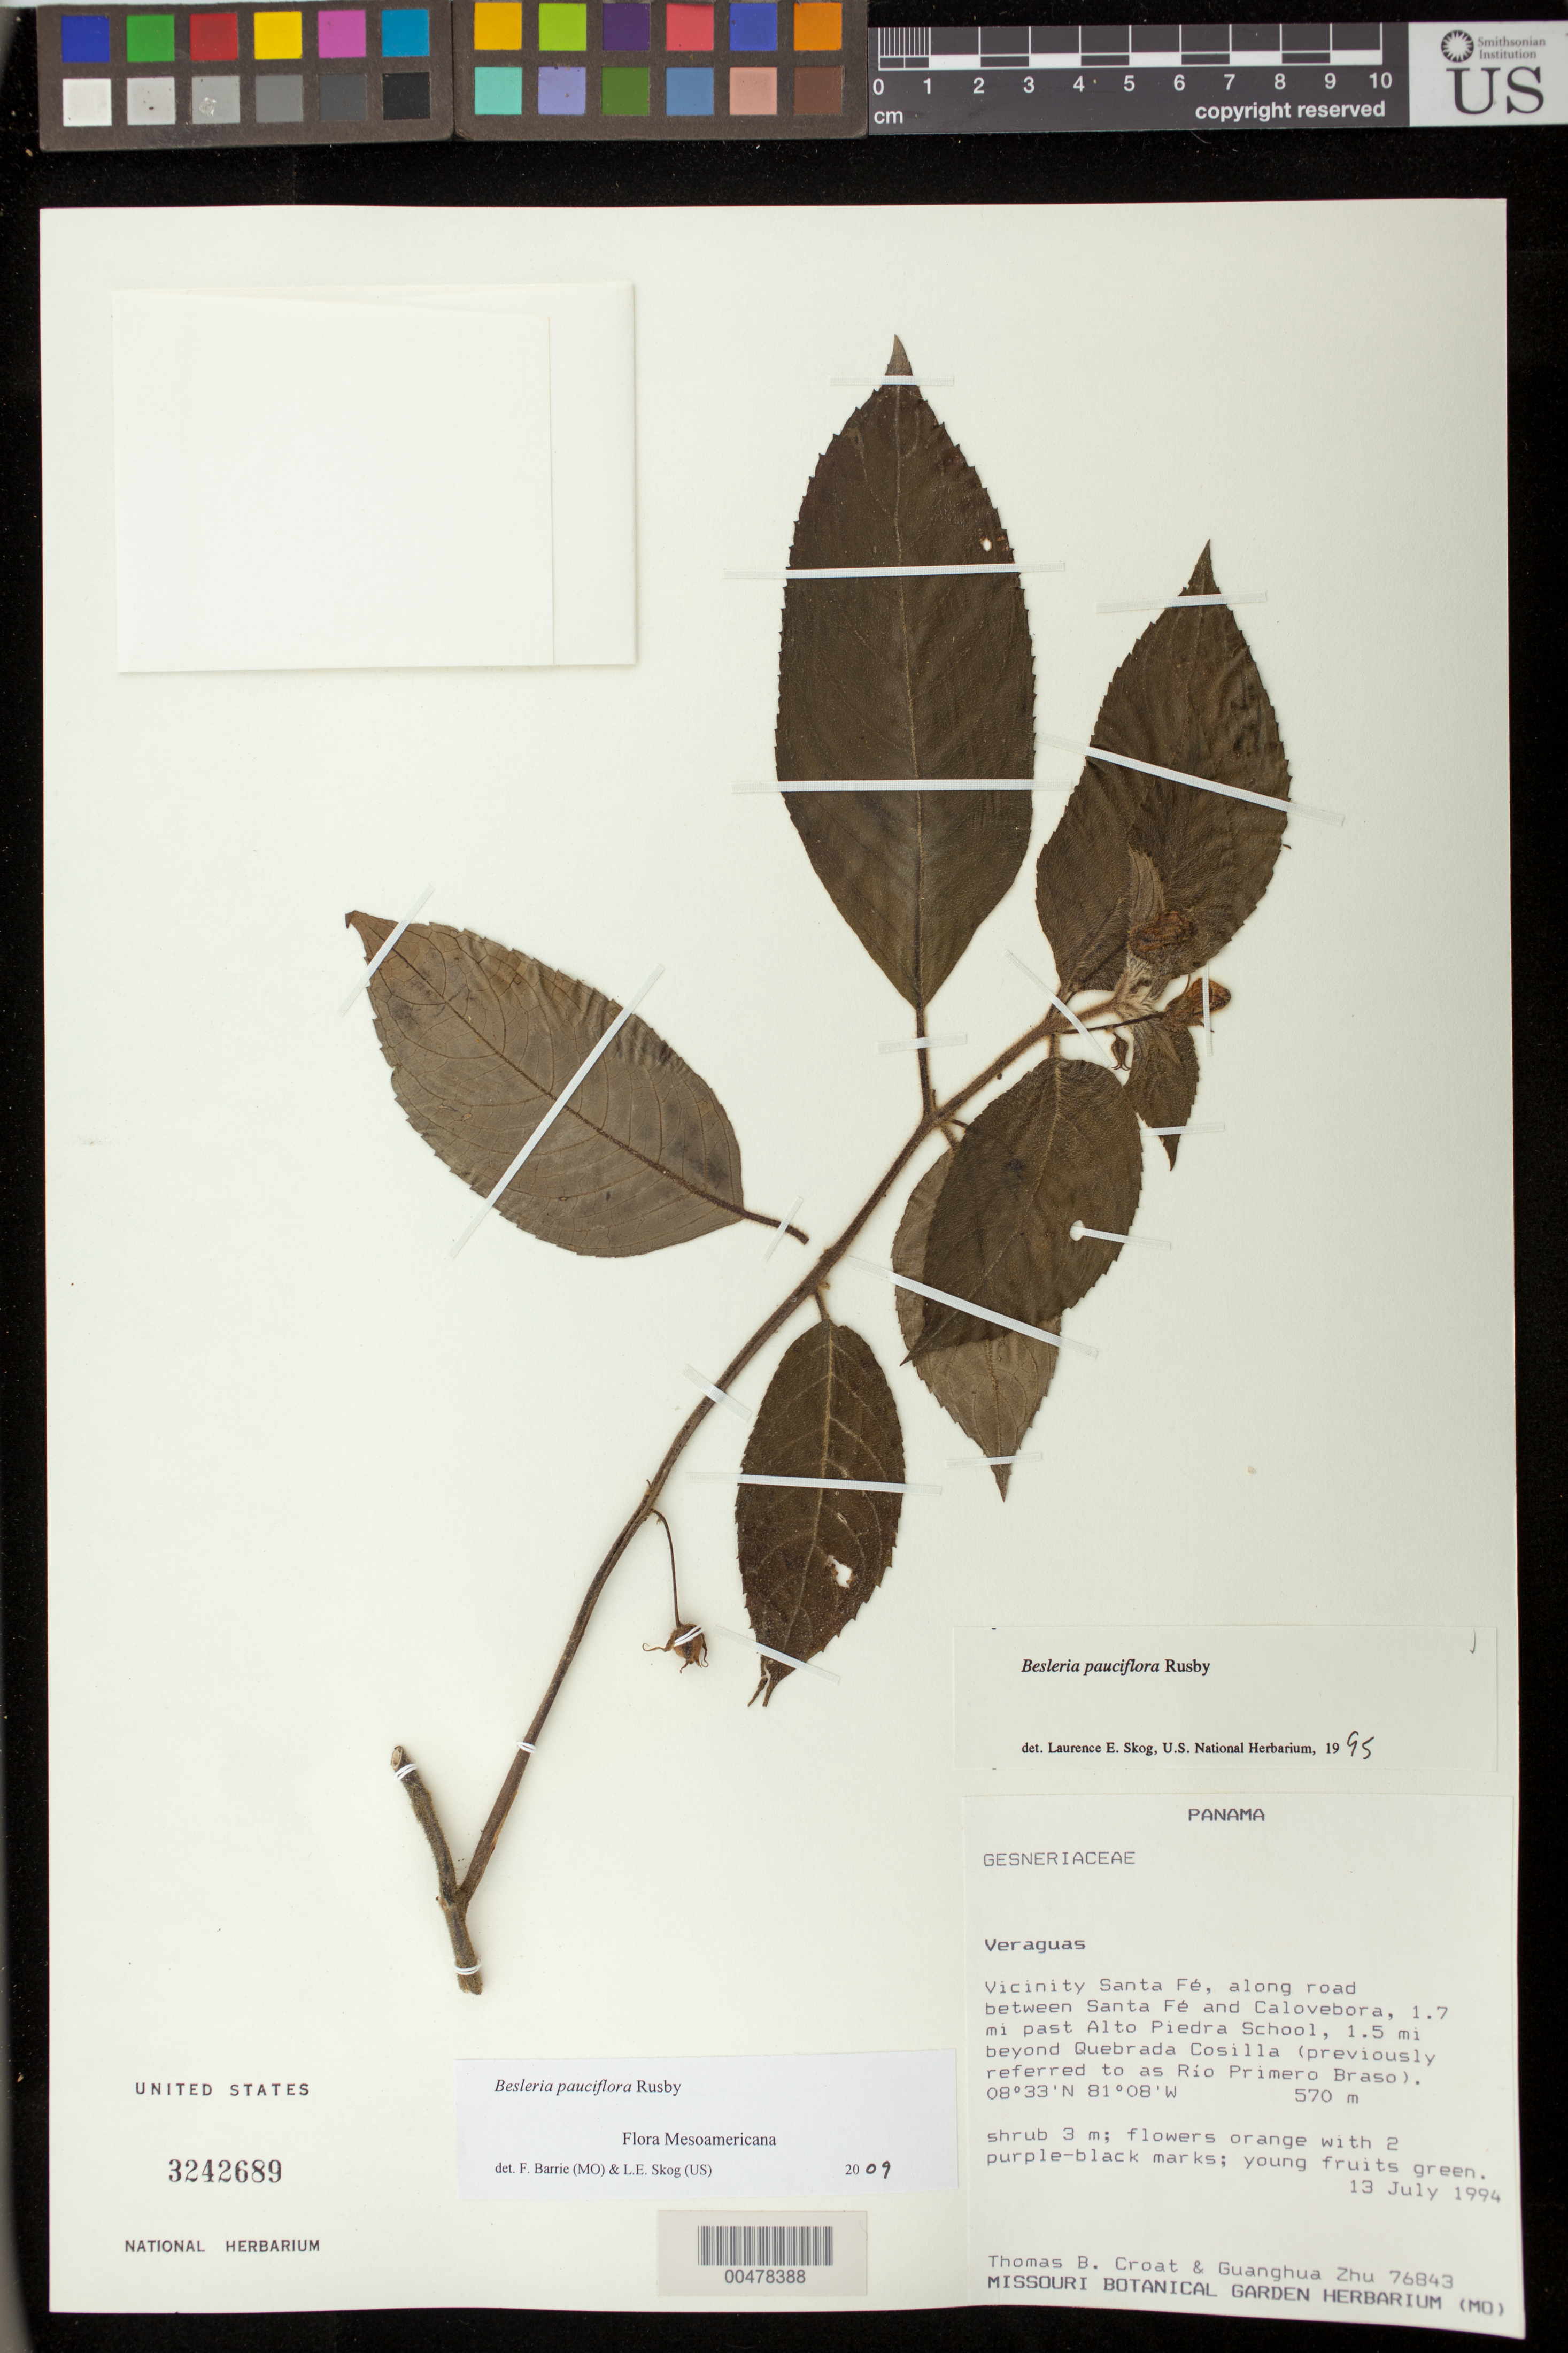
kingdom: Plantae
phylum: Tracheophyta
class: Magnoliopsida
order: Lamiales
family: Gesneriaceae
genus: Besleria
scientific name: Besleria pauciflora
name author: Rusby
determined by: Skog, Laurence E.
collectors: T. B. Croat & G. H. Zhu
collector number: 76843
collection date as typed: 13 Jul 1994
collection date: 1994-07-13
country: Panama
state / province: Veraguas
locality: Vic. Santa Fé, along road between Santa Fé and Calovebora, 1.7 mi past Alto Piedra School, 1.5 mi beyond Quebrada Cosilla (previously referred to as Río Primero Braso)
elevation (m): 570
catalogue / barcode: US 3242689